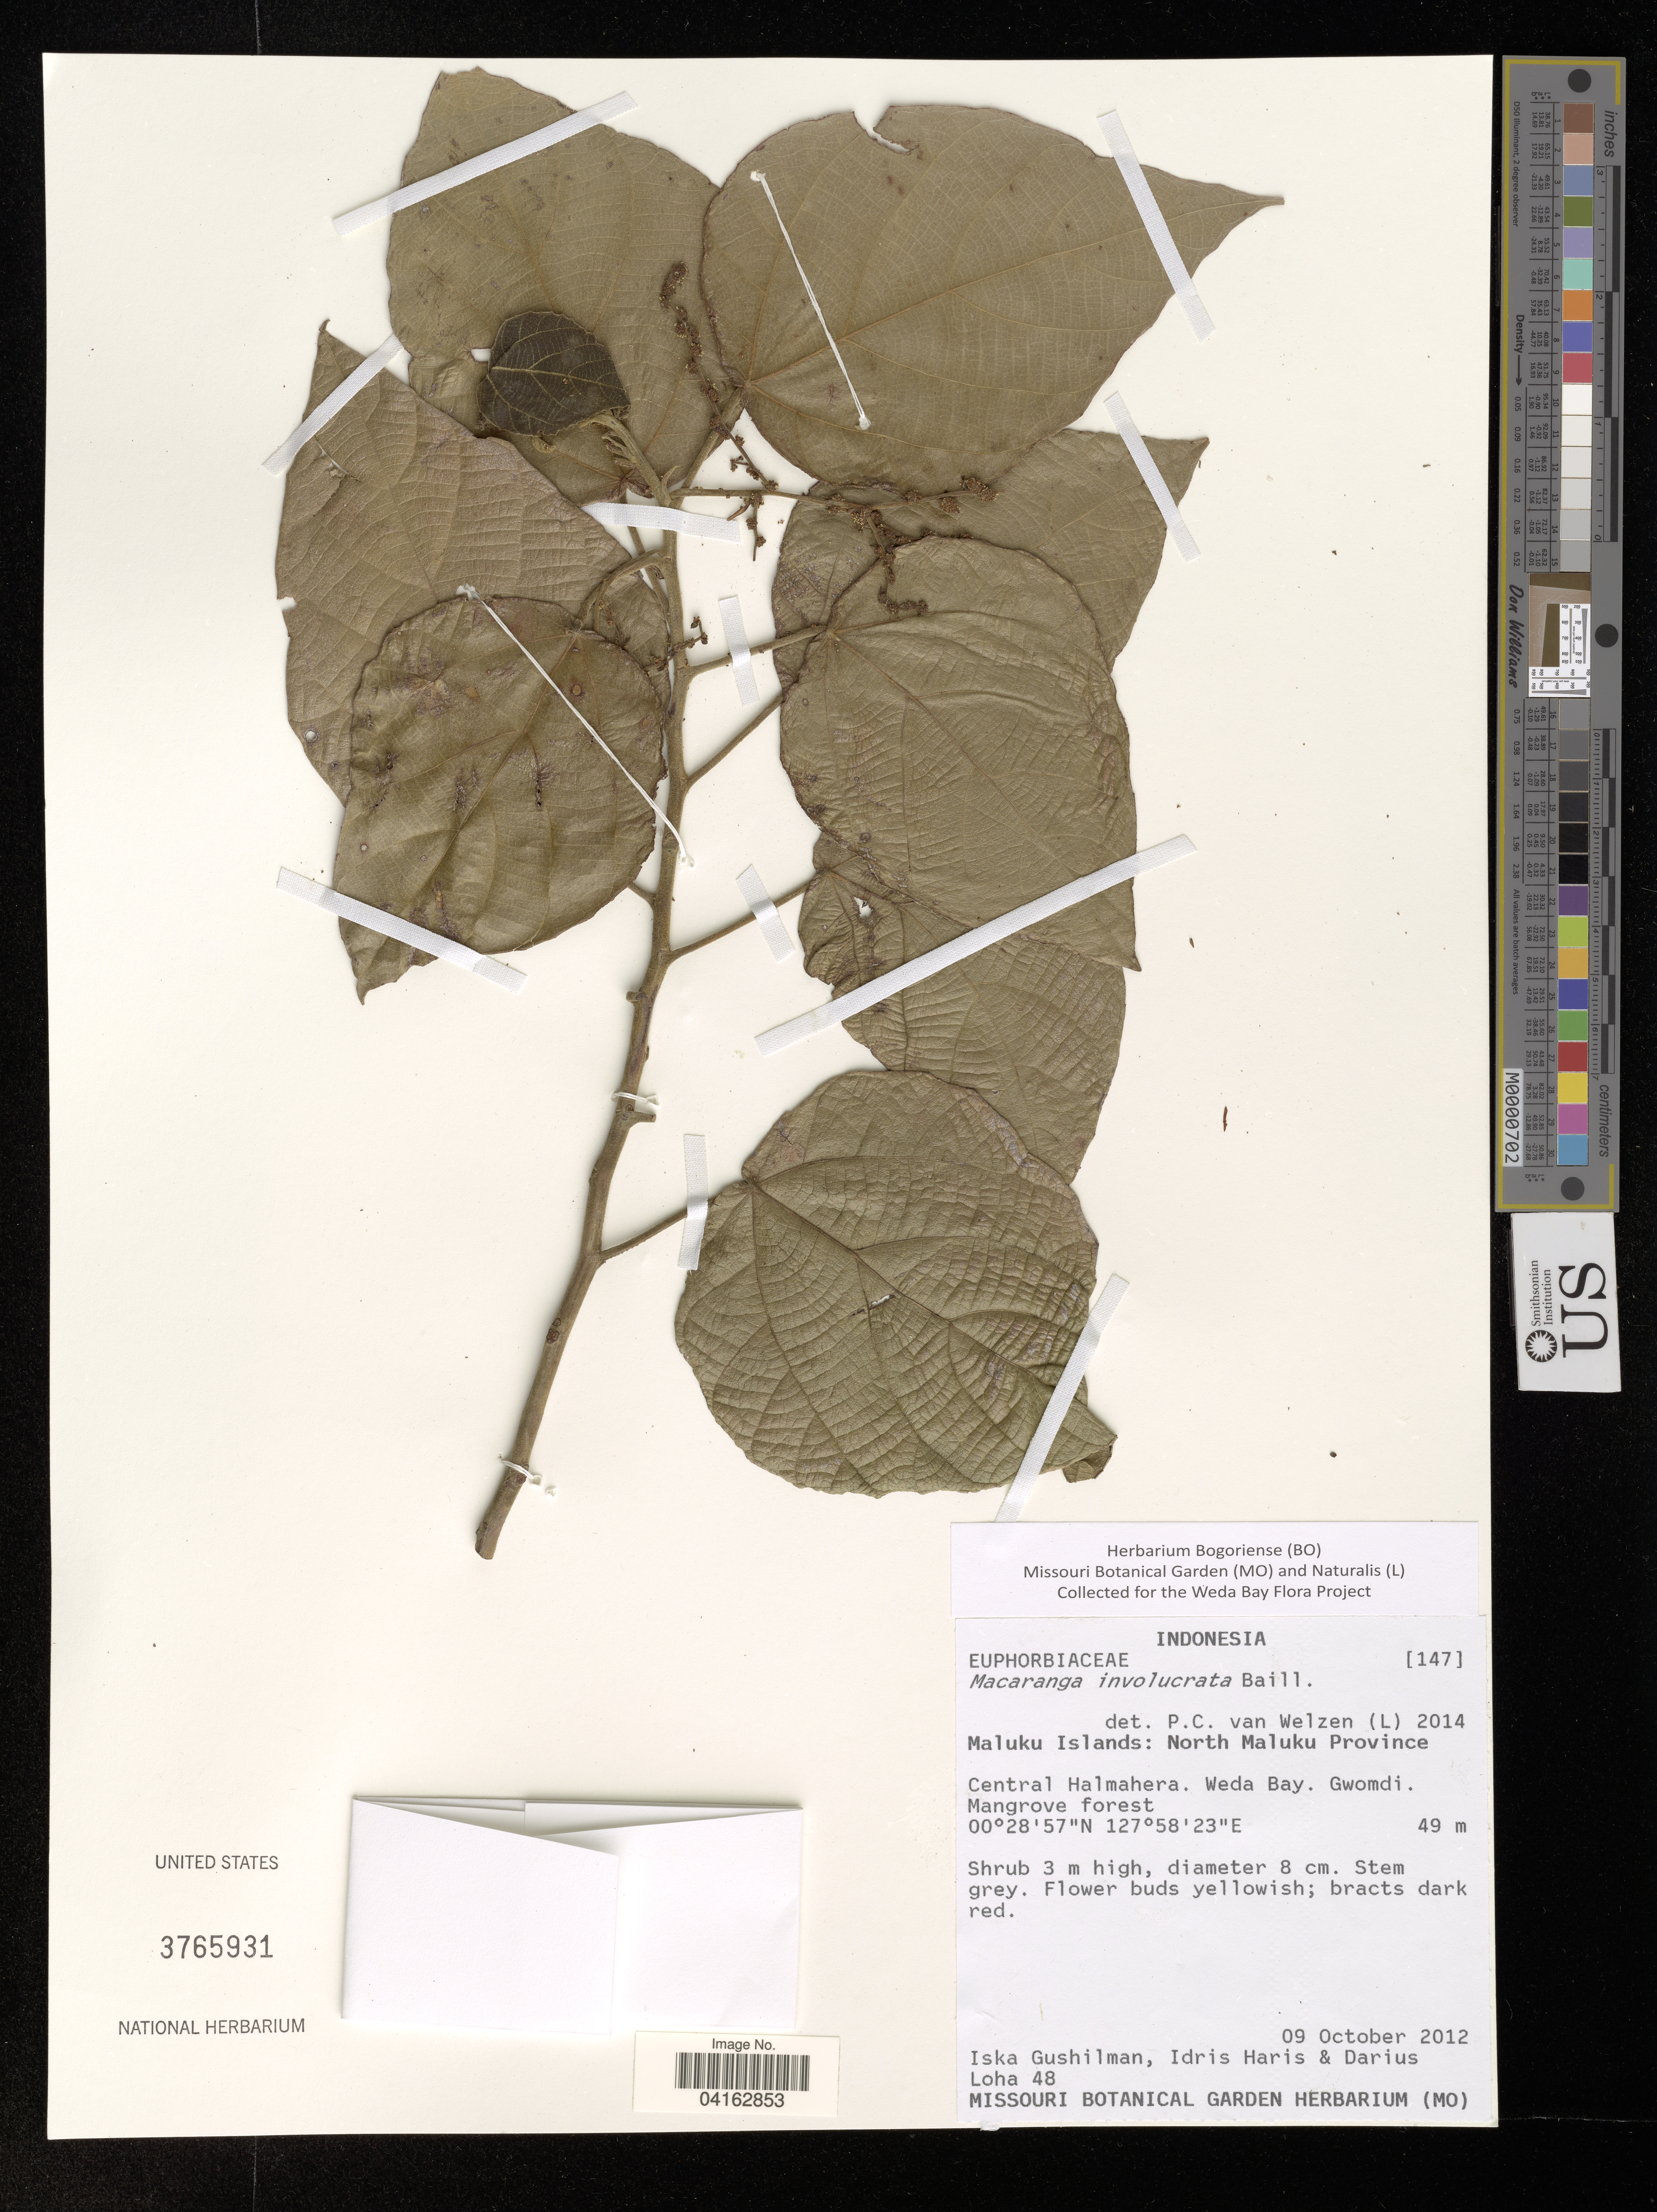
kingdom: Plantae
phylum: Tracheophyta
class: Magnoliopsida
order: Malpighiales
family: Euphorbiaceae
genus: Macaranga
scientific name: Macaranga involucrata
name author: (Roxb.) Baill.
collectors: I. Gushilman, I. Haris & D. Loha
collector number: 48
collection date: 2012-10-09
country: Indonesia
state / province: Maluku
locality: Maluku Islands: North Maluku Province. Central Halmahera. Weda Bay. Gwomdi. Mangrove forest.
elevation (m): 49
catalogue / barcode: US 3765931